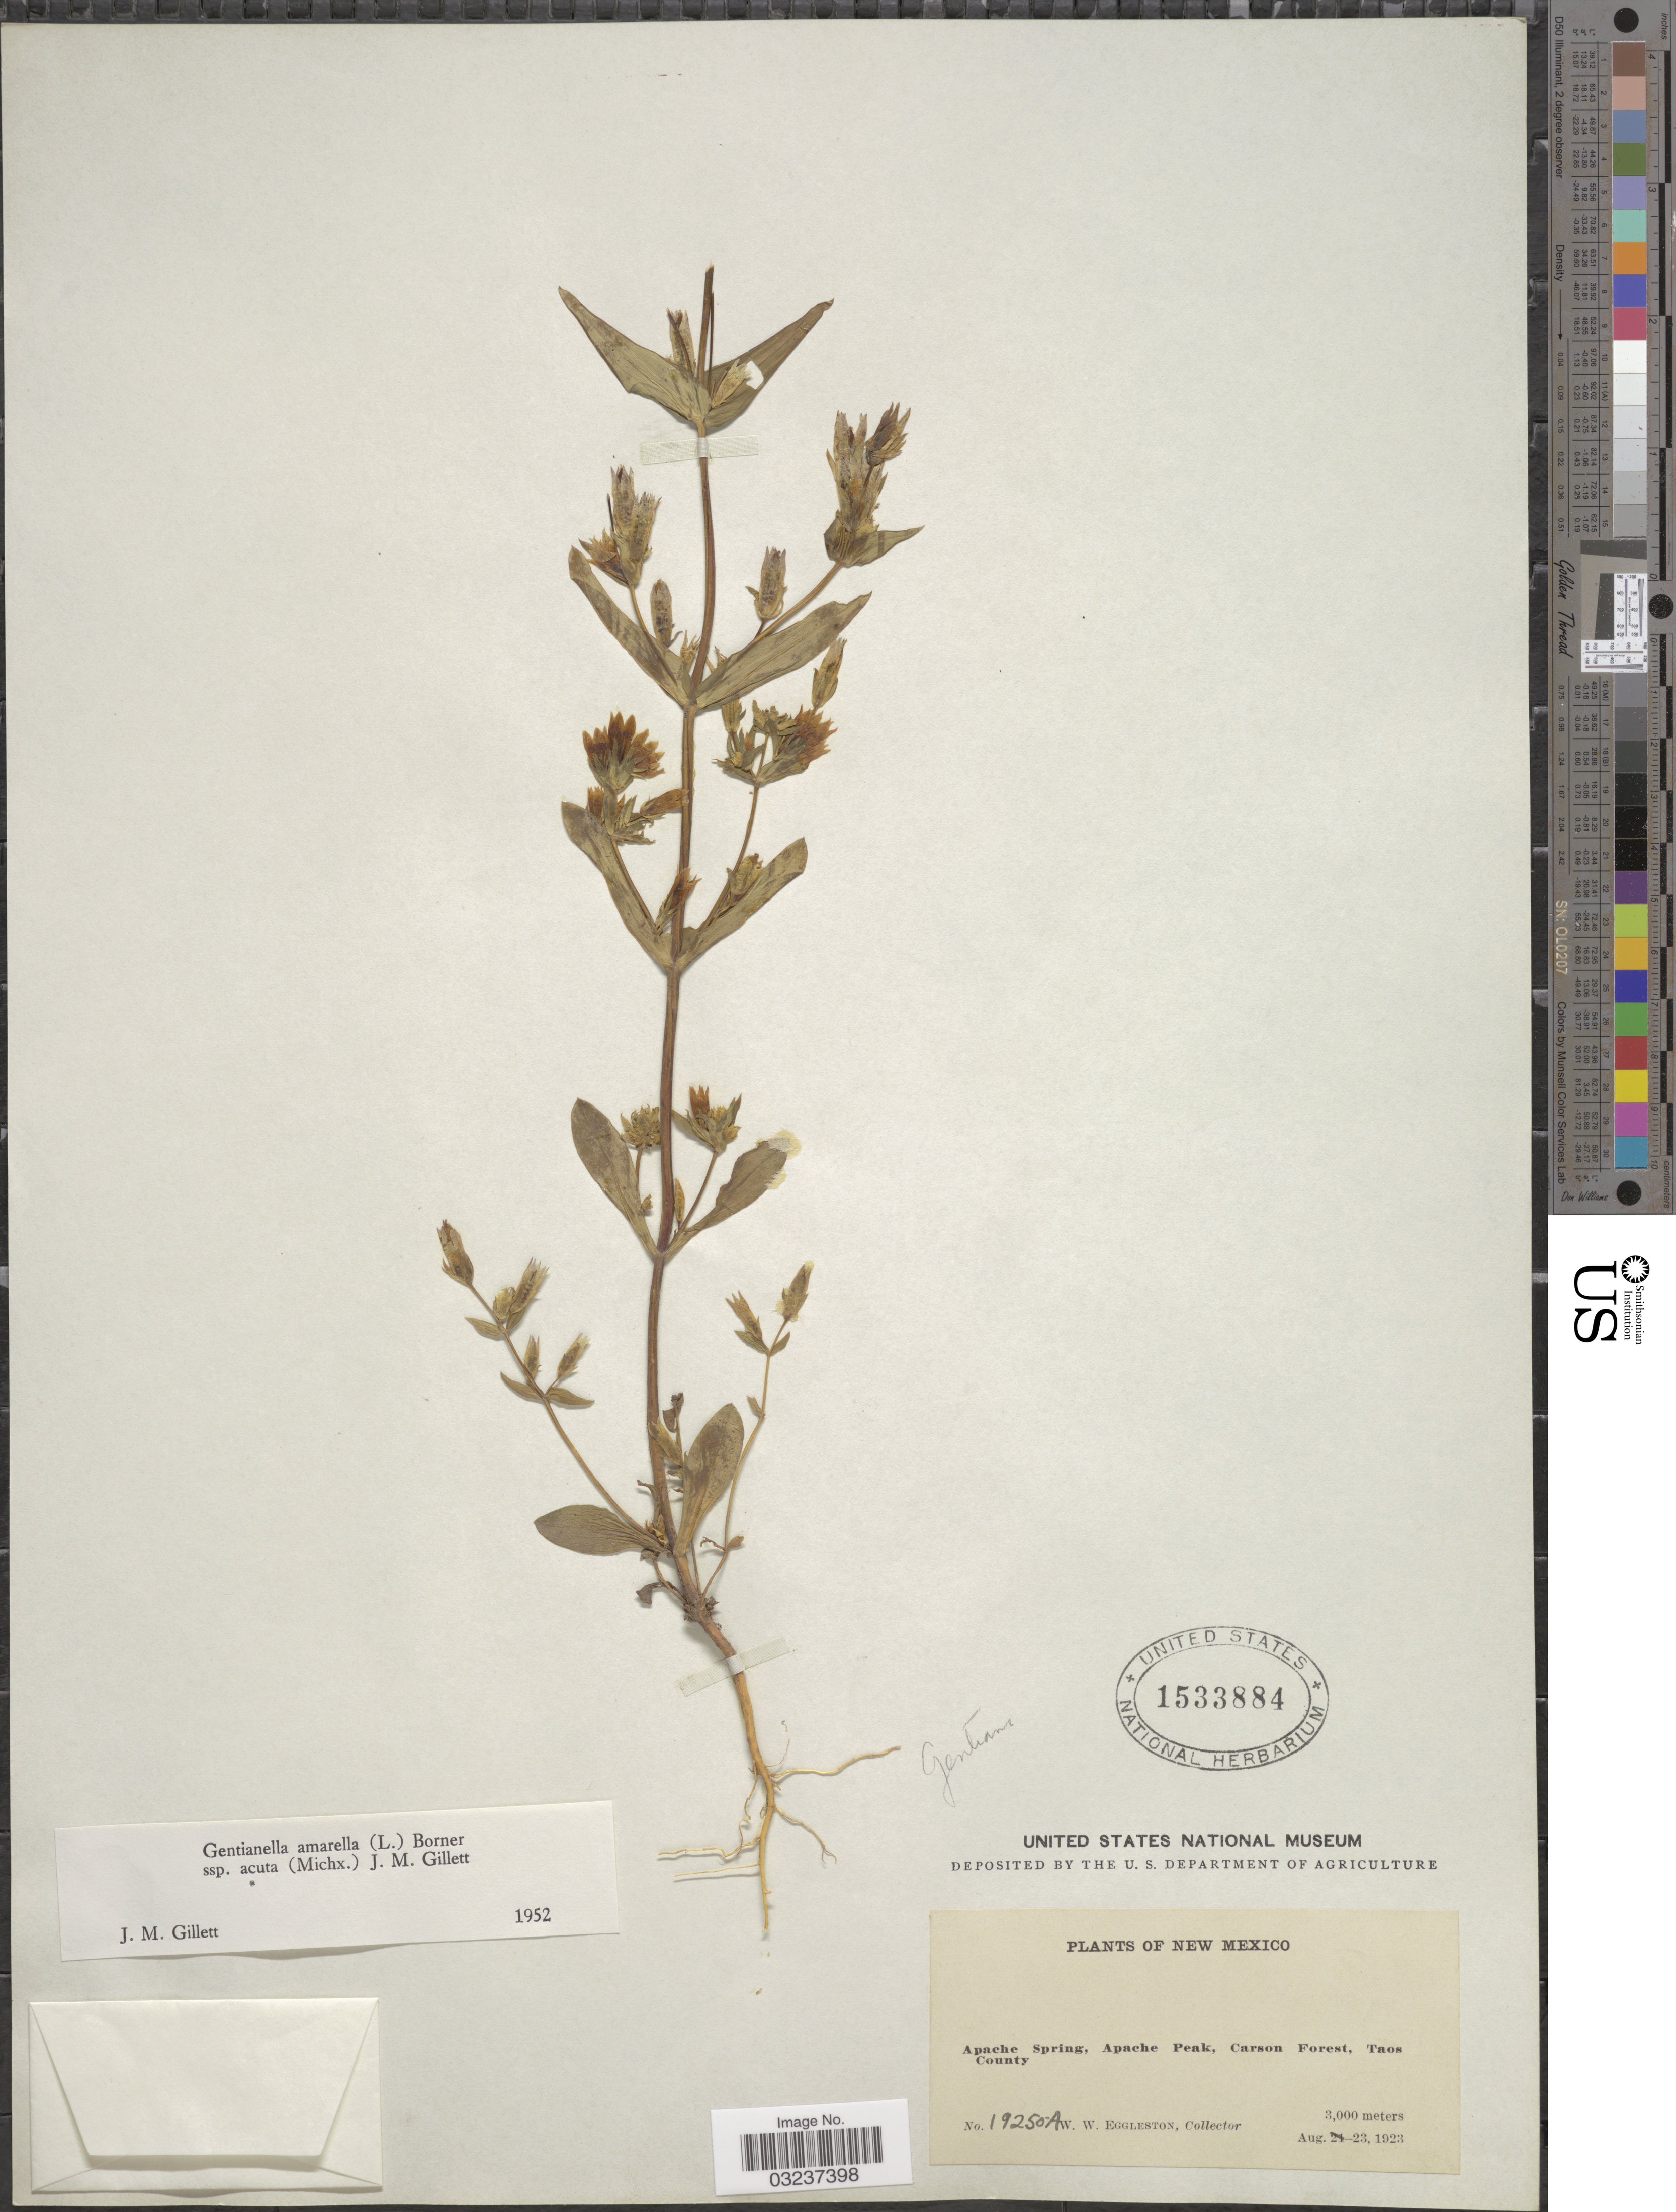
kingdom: Plantae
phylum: Tracheophyta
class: Magnoliopsida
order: Gentianales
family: Gentianaceae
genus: Gentianella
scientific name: Gentianella amarella subsp. acuta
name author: (Michx.) J.M. Gillett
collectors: W. W. Eggleston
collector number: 19250A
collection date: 1923-08-23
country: United States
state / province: New Mexico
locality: Apache Spring, Apache Peak, Carson Forest, Taos County.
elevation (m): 3000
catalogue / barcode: US 1533884